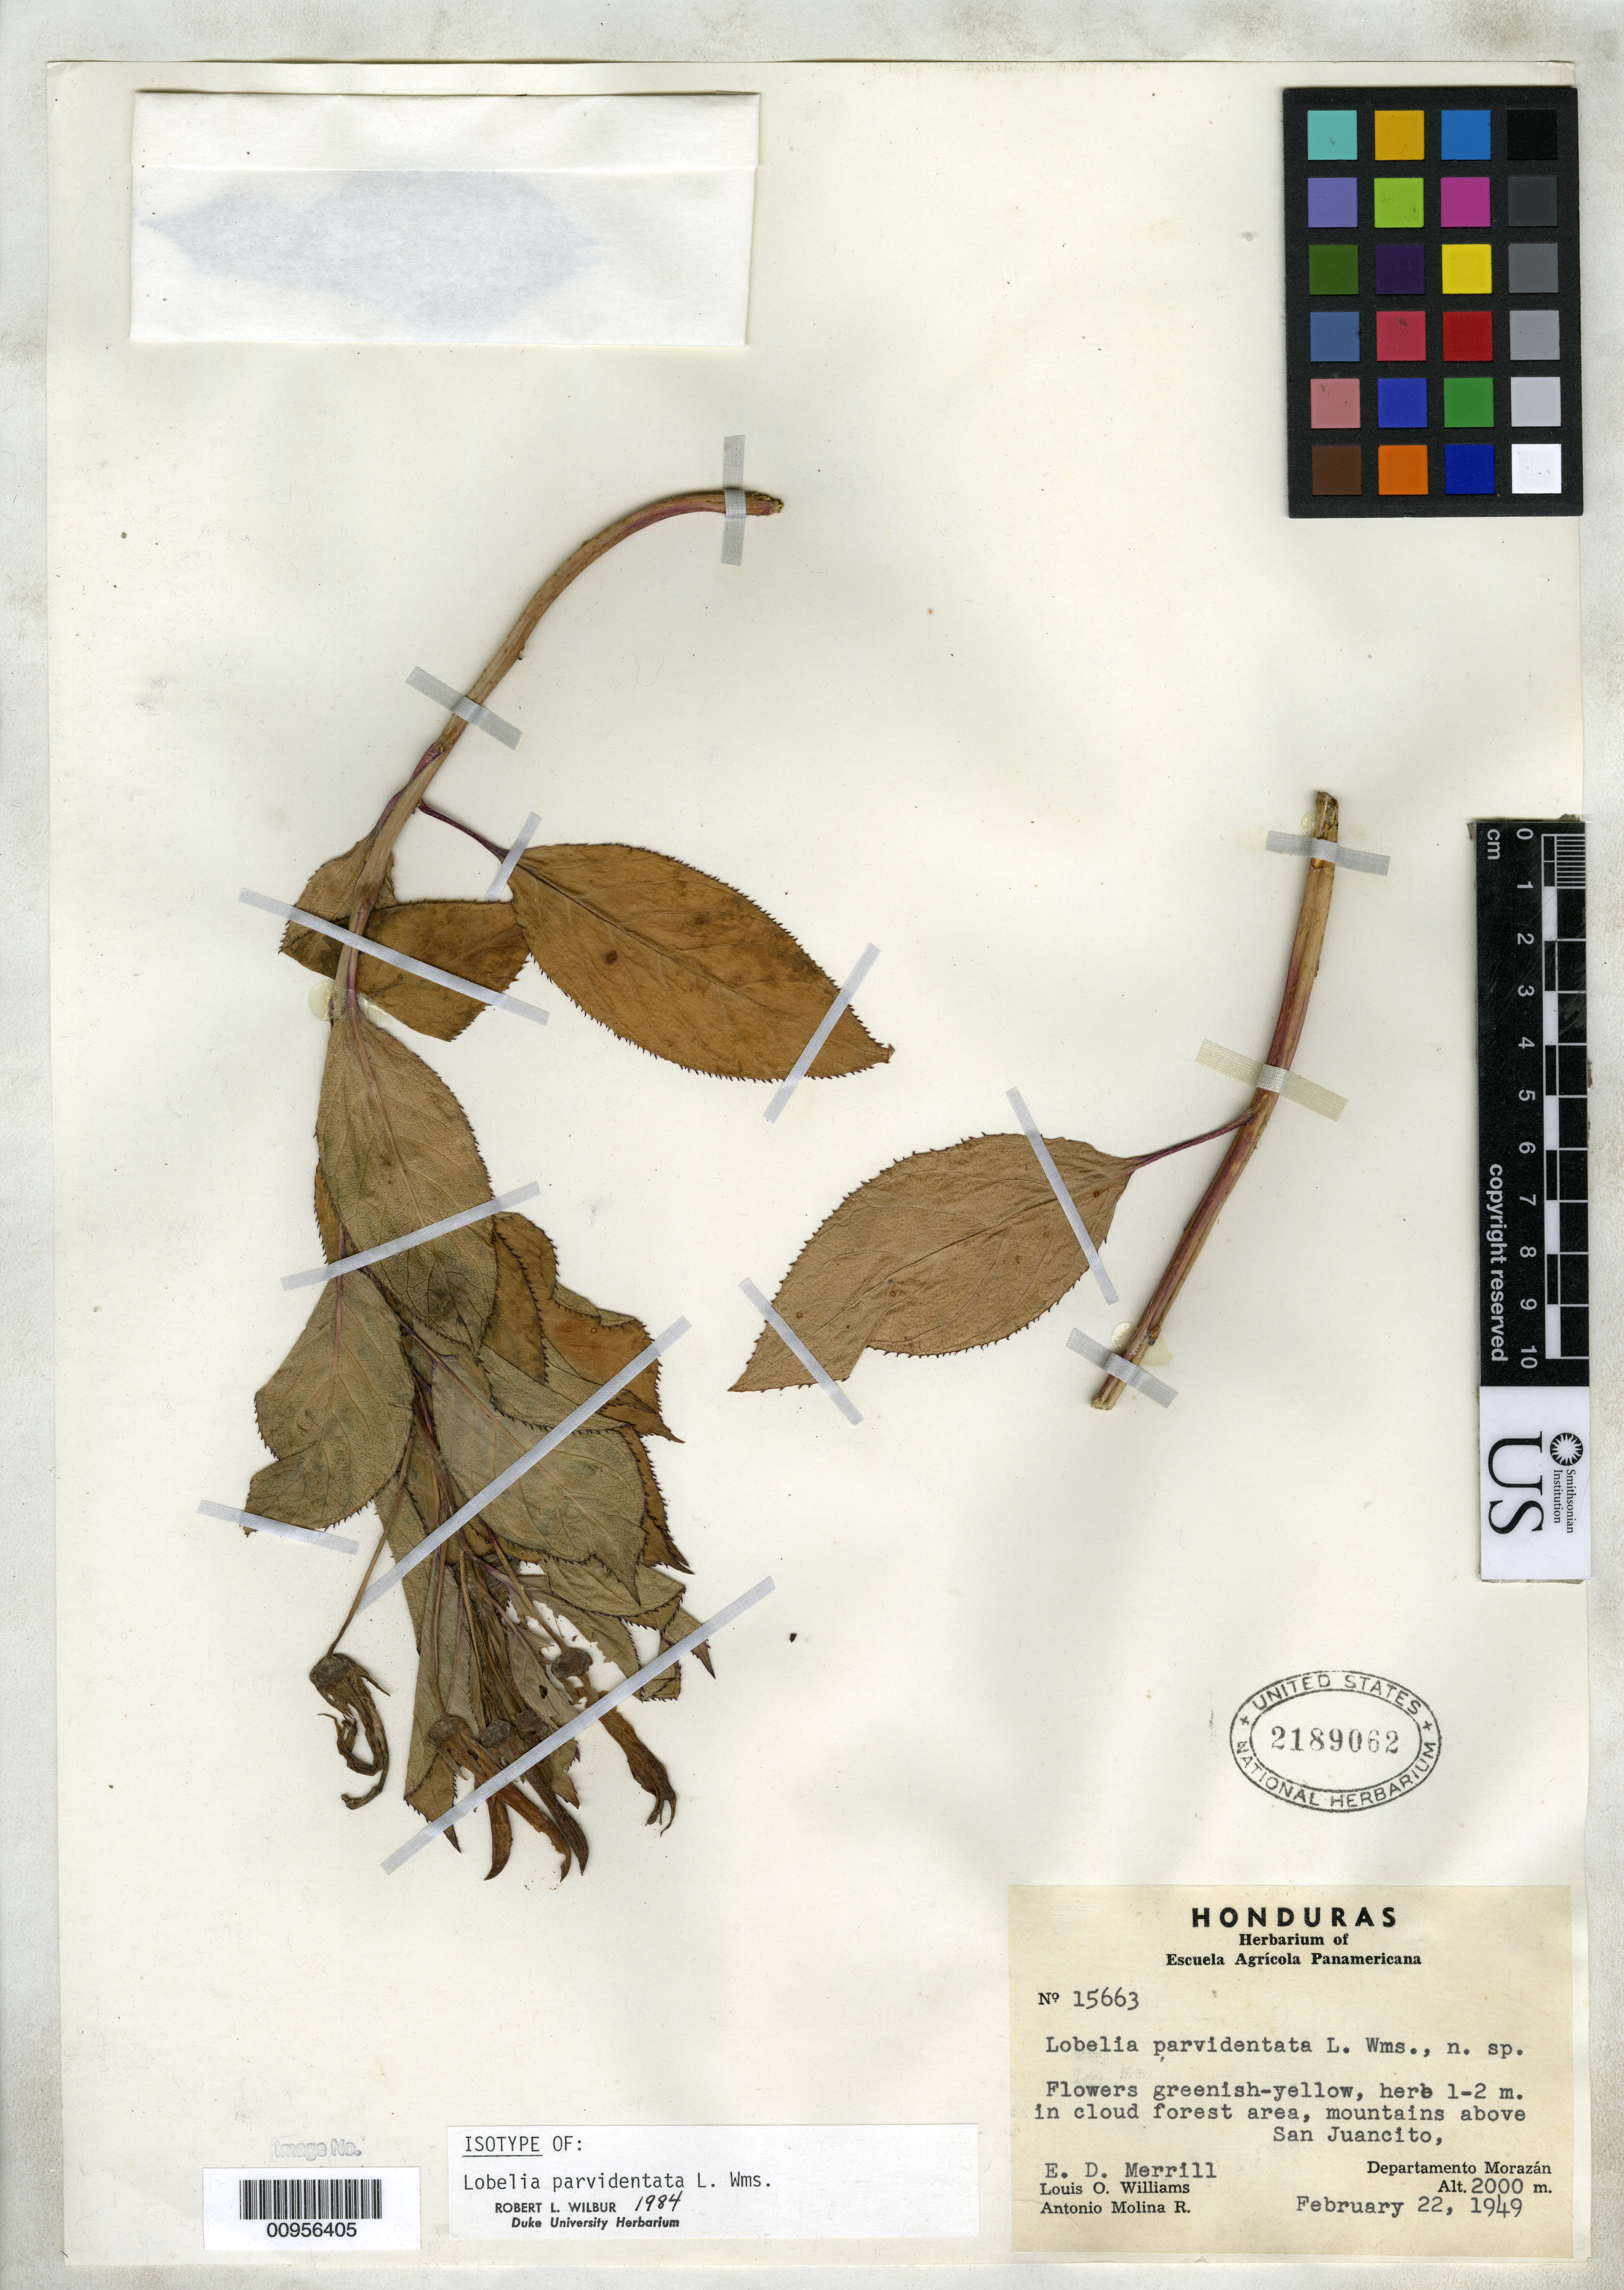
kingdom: Plantae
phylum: Tracheophyta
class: Magnoliopsida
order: Asterales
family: Campanulaceae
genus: Lobelia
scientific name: Lobelia parvidentata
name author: L.O. Williams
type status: Isotype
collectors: E. D. Merrill, L. O. Williams & A. Molina R.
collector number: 15663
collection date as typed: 22 Feb 1949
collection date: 1949-02-22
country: Honduras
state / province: Fco. Morazán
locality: Mountains above San Juancito, Departamento Morazán.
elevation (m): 2000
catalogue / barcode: US 2189062